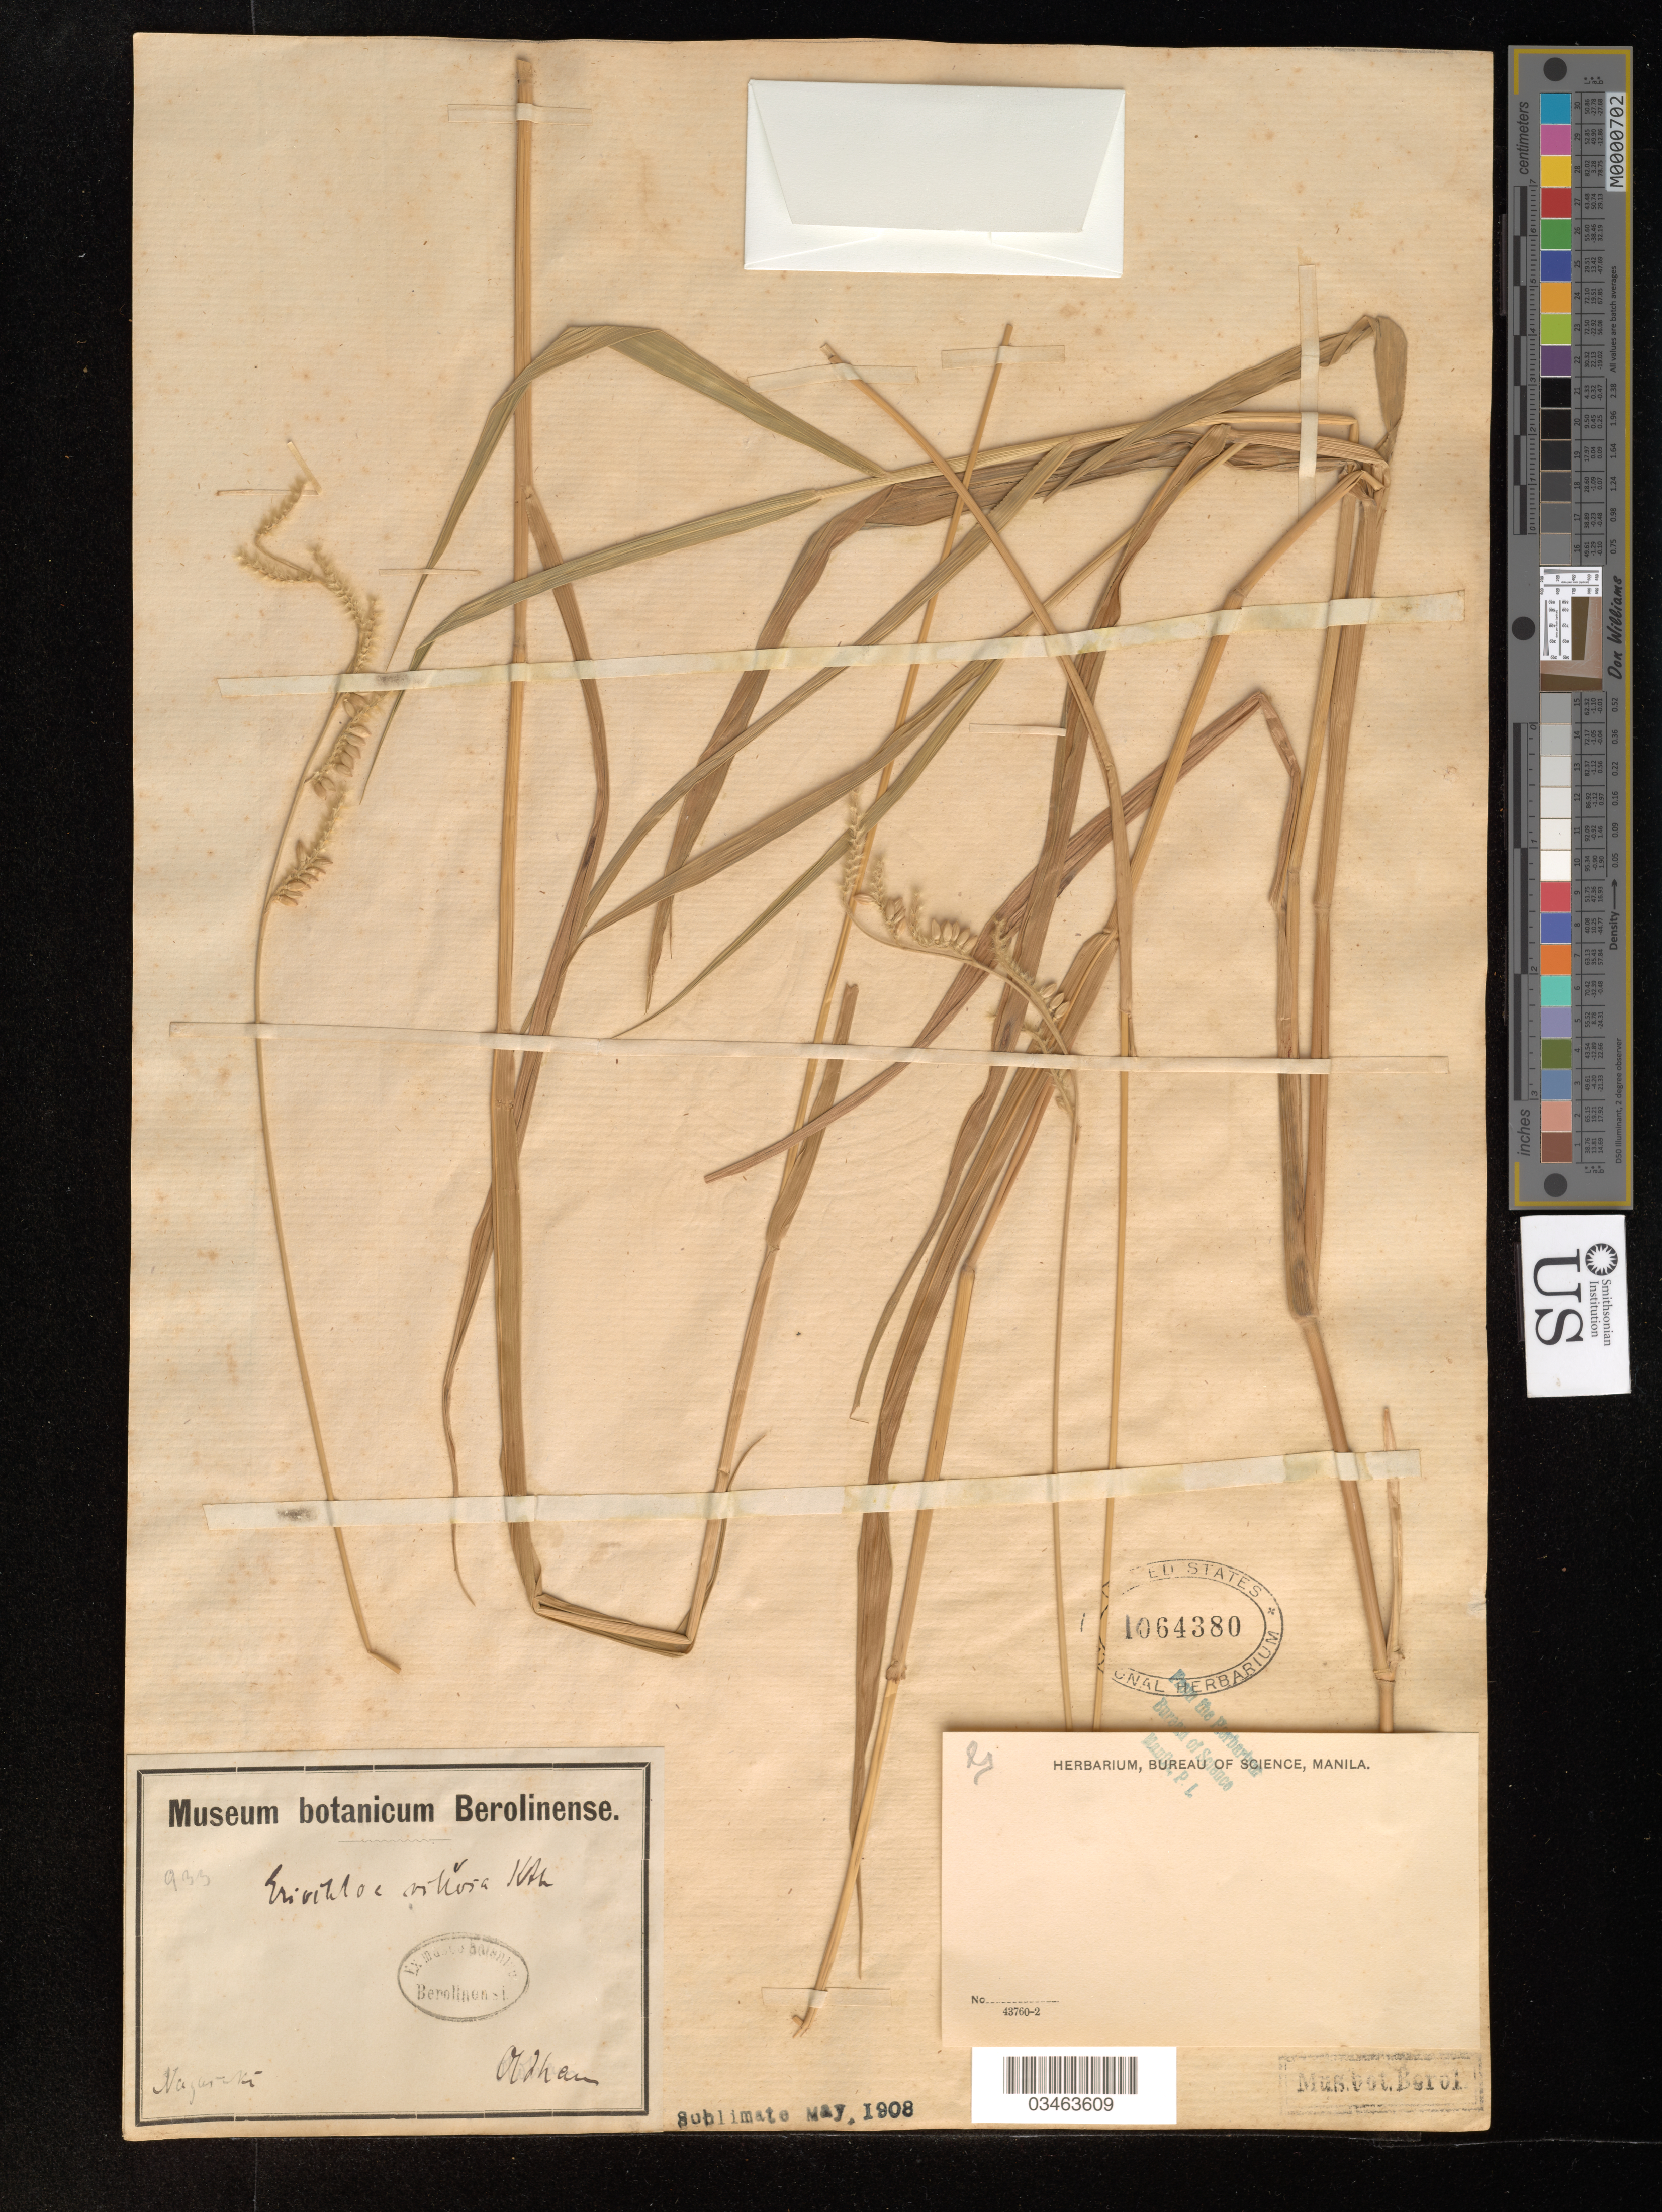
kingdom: Plantae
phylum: Tracheophyta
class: Liliopsida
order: Poales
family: Poaceae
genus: Eriochloa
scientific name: Eriochloa villosa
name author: (Thunb.) Kunth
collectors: Oldham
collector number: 933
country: Japan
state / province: Nagasaki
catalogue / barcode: US 1064380